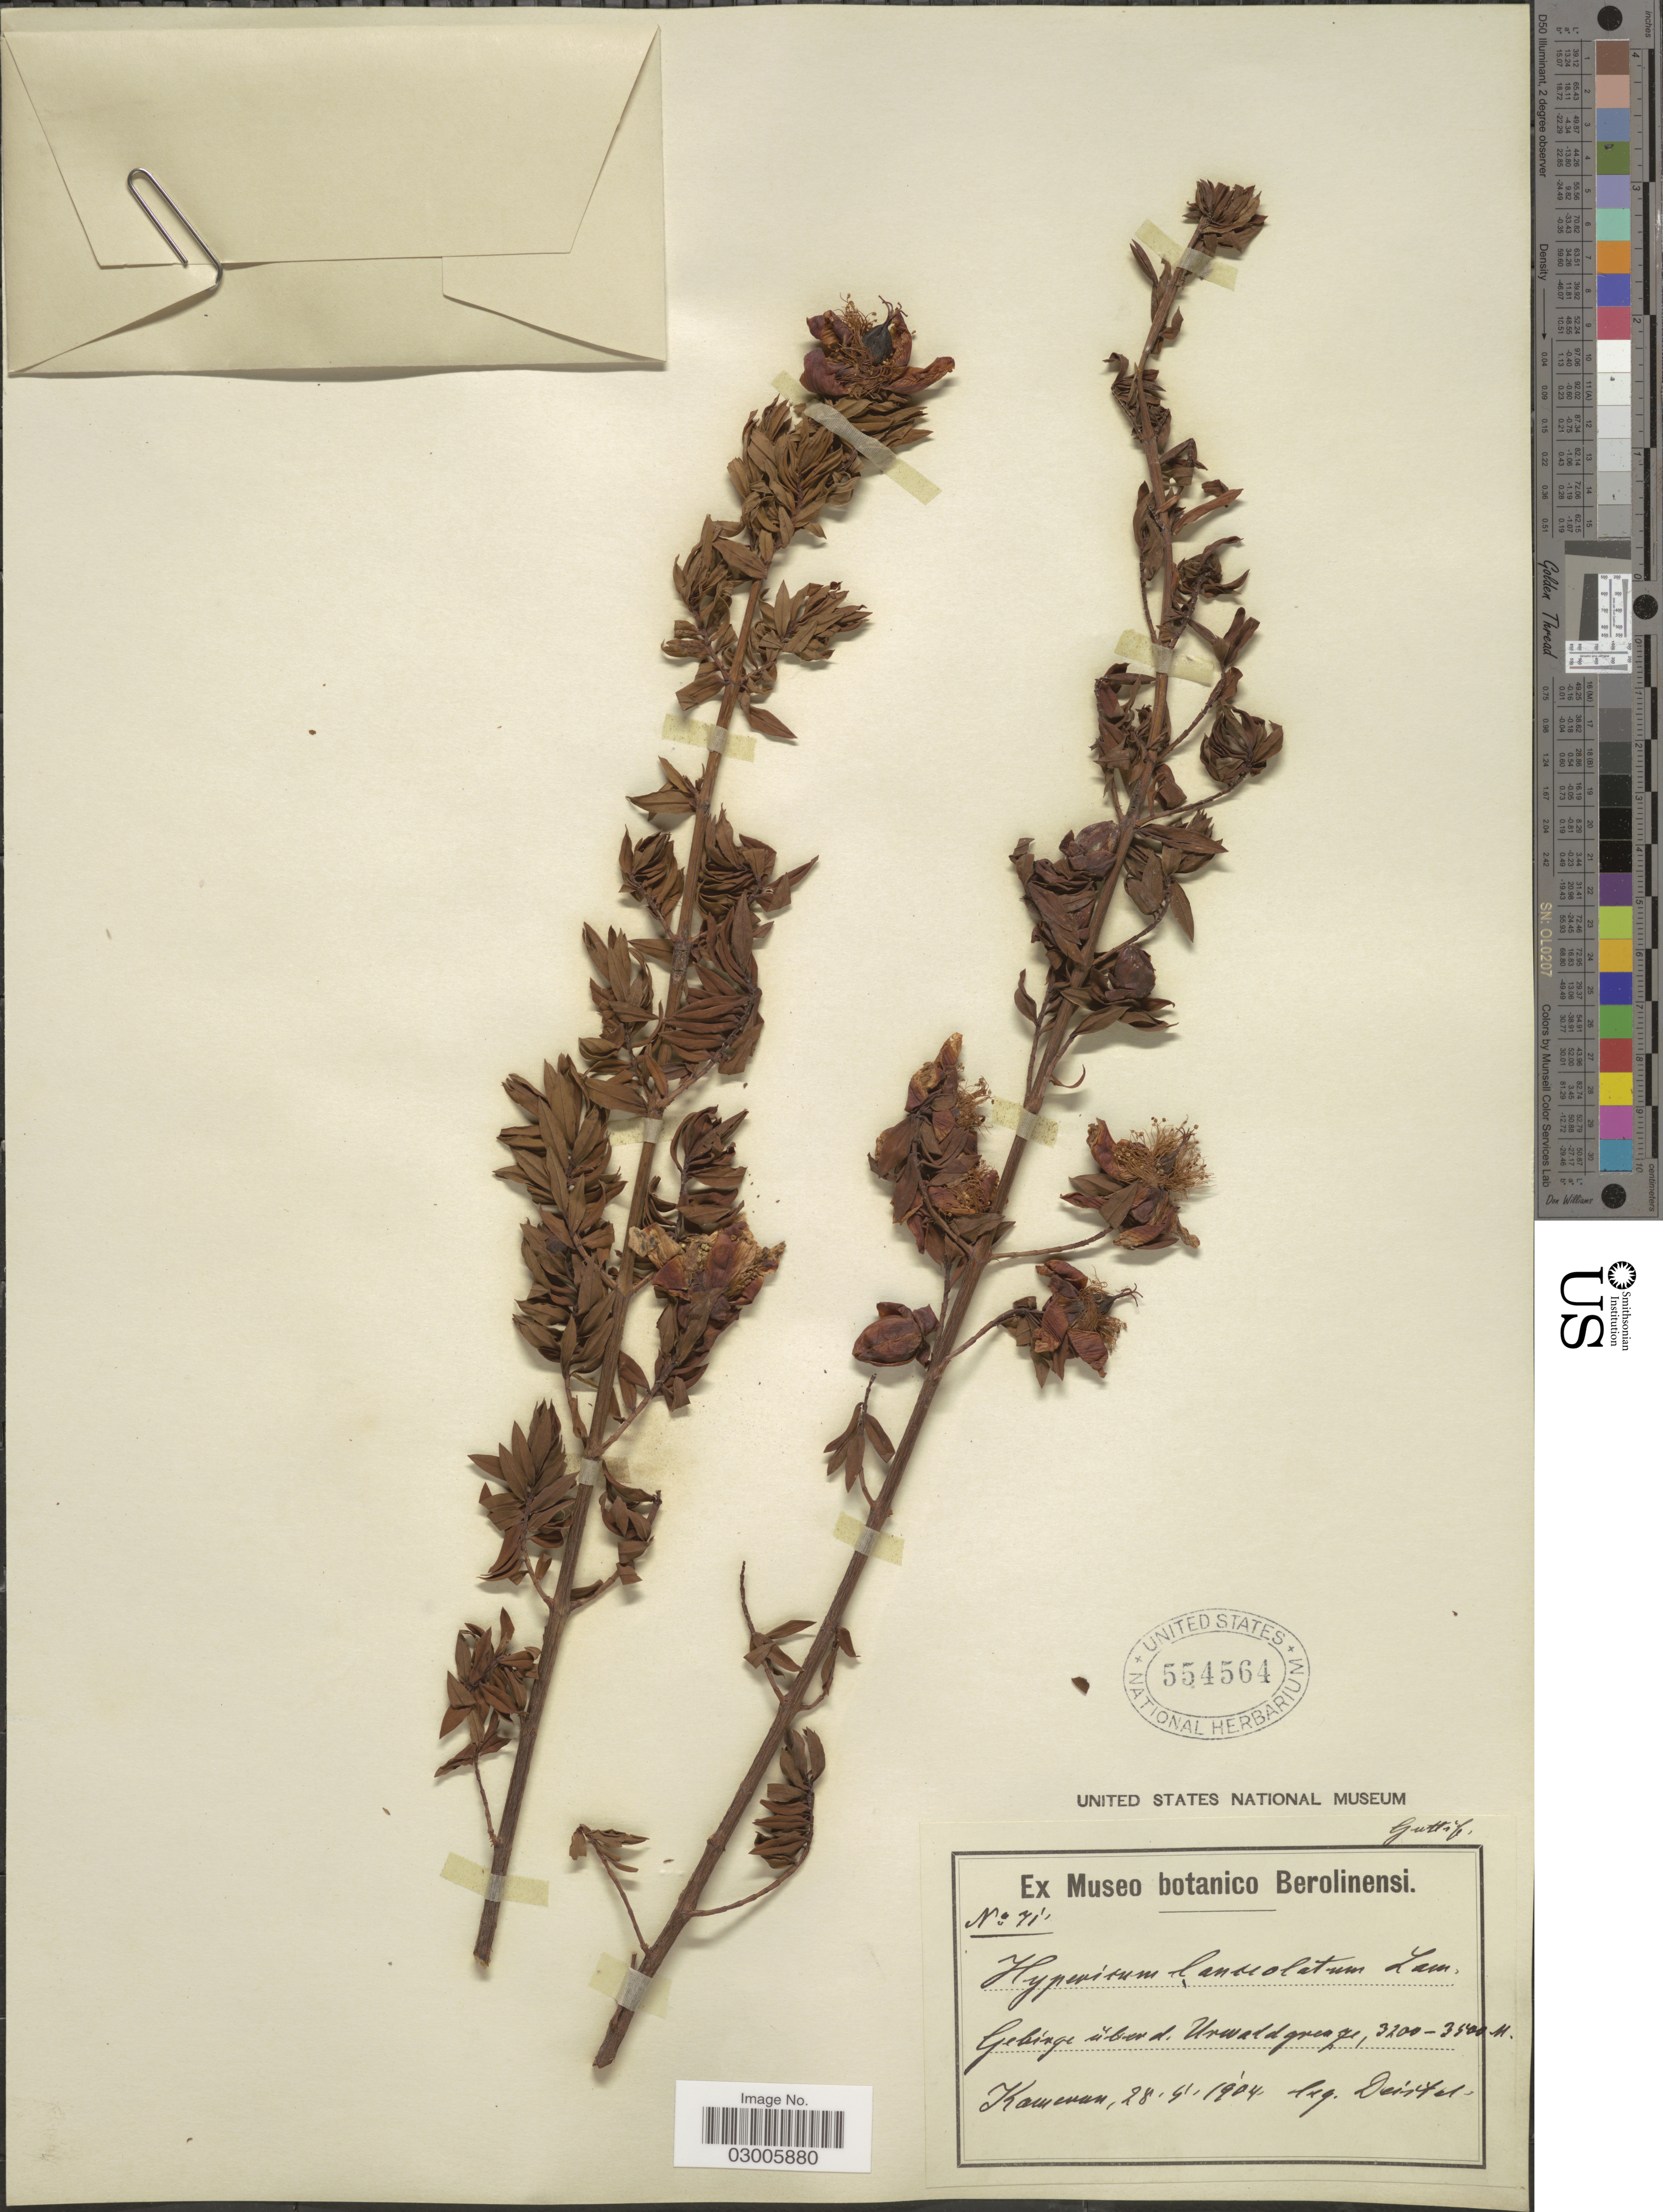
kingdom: Plantae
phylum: Tracheophyta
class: Magnoliopsida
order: Malpighiales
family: Hypericaceae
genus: Hypericum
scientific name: Hypericum revolutum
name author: Vahl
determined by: Strong, Mark T., (BOT), Smithsonian Institution - National Museum of Natural History (UNITED STATES)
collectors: -. Deistel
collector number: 71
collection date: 1904-05-28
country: Cameroon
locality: Gebirge überd. Urwald [illegible text].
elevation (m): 3200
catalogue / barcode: US 554564